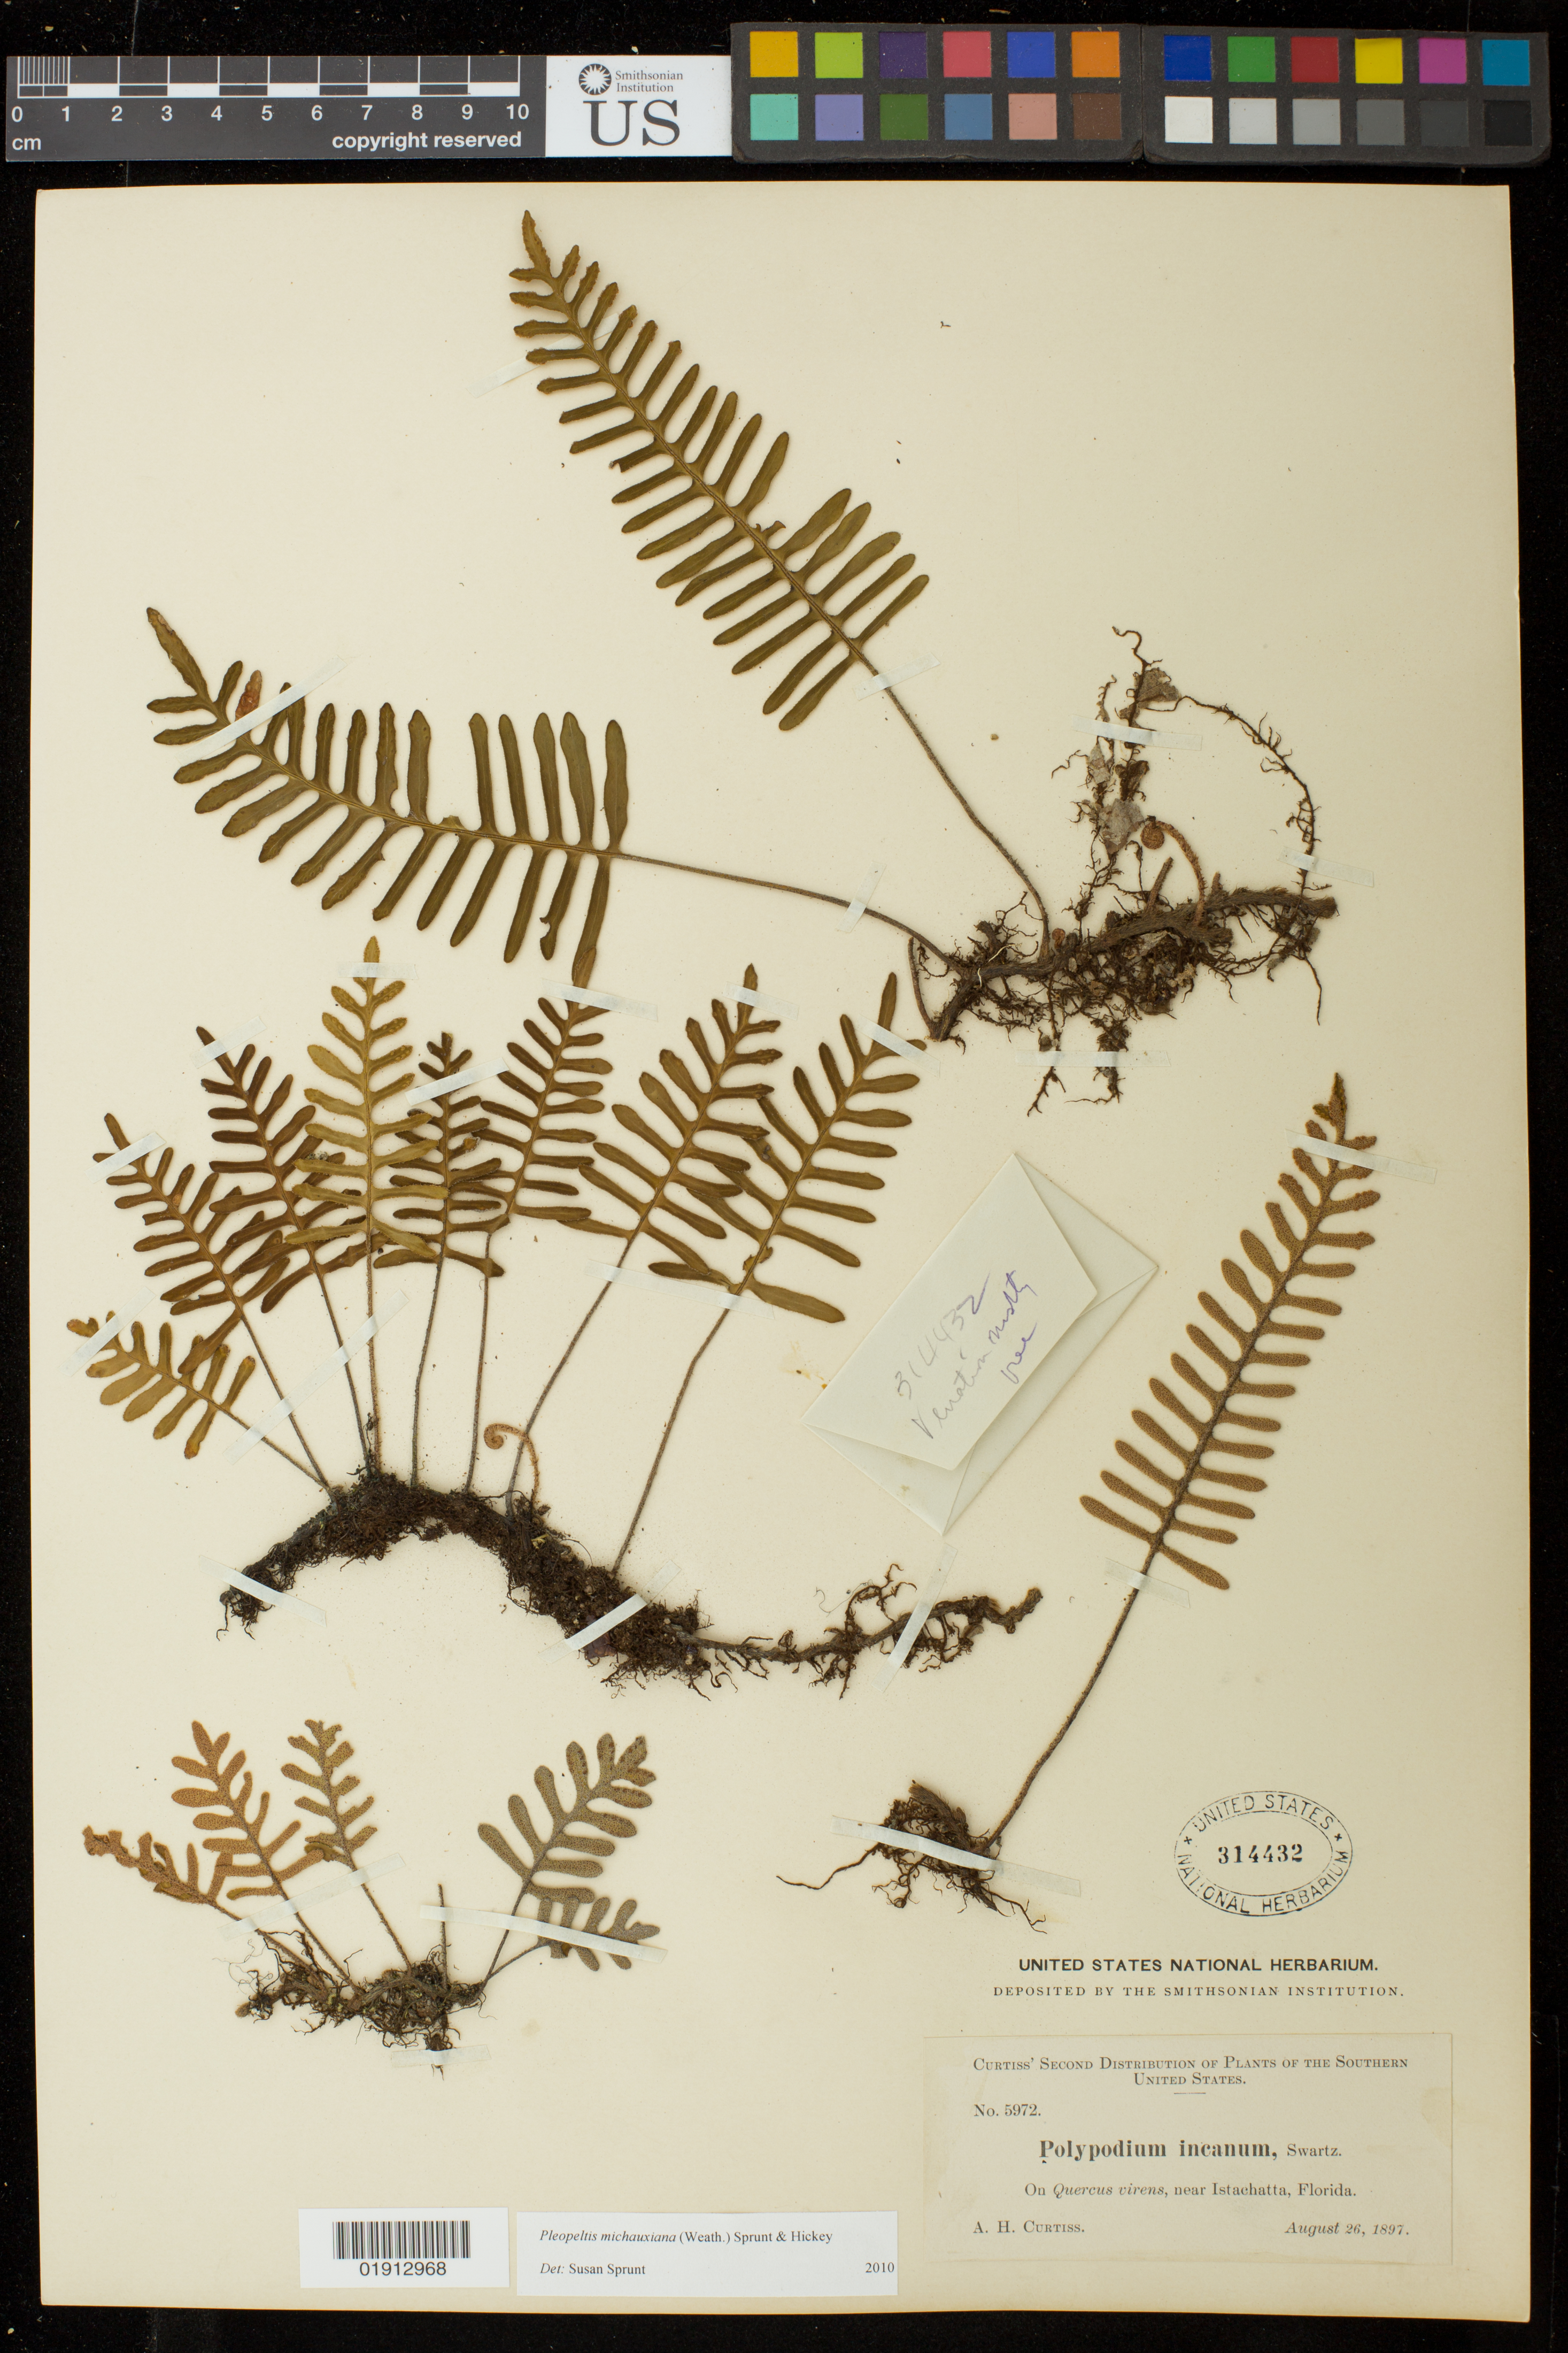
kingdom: Plantae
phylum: Tracheophyta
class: Polypodiopsida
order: Polypodiales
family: Polypodiaceae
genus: Pleopeltis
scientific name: Pleopeltis michauxiana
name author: (Weath.) Hickey & Sprunt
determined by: Sprunt, S. V.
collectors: A. H. Curtiss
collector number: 5972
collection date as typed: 26 Aug 1897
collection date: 1897-08-26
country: United States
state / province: Florida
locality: Near Istachatta.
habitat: On Quercus virens.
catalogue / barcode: US 314432